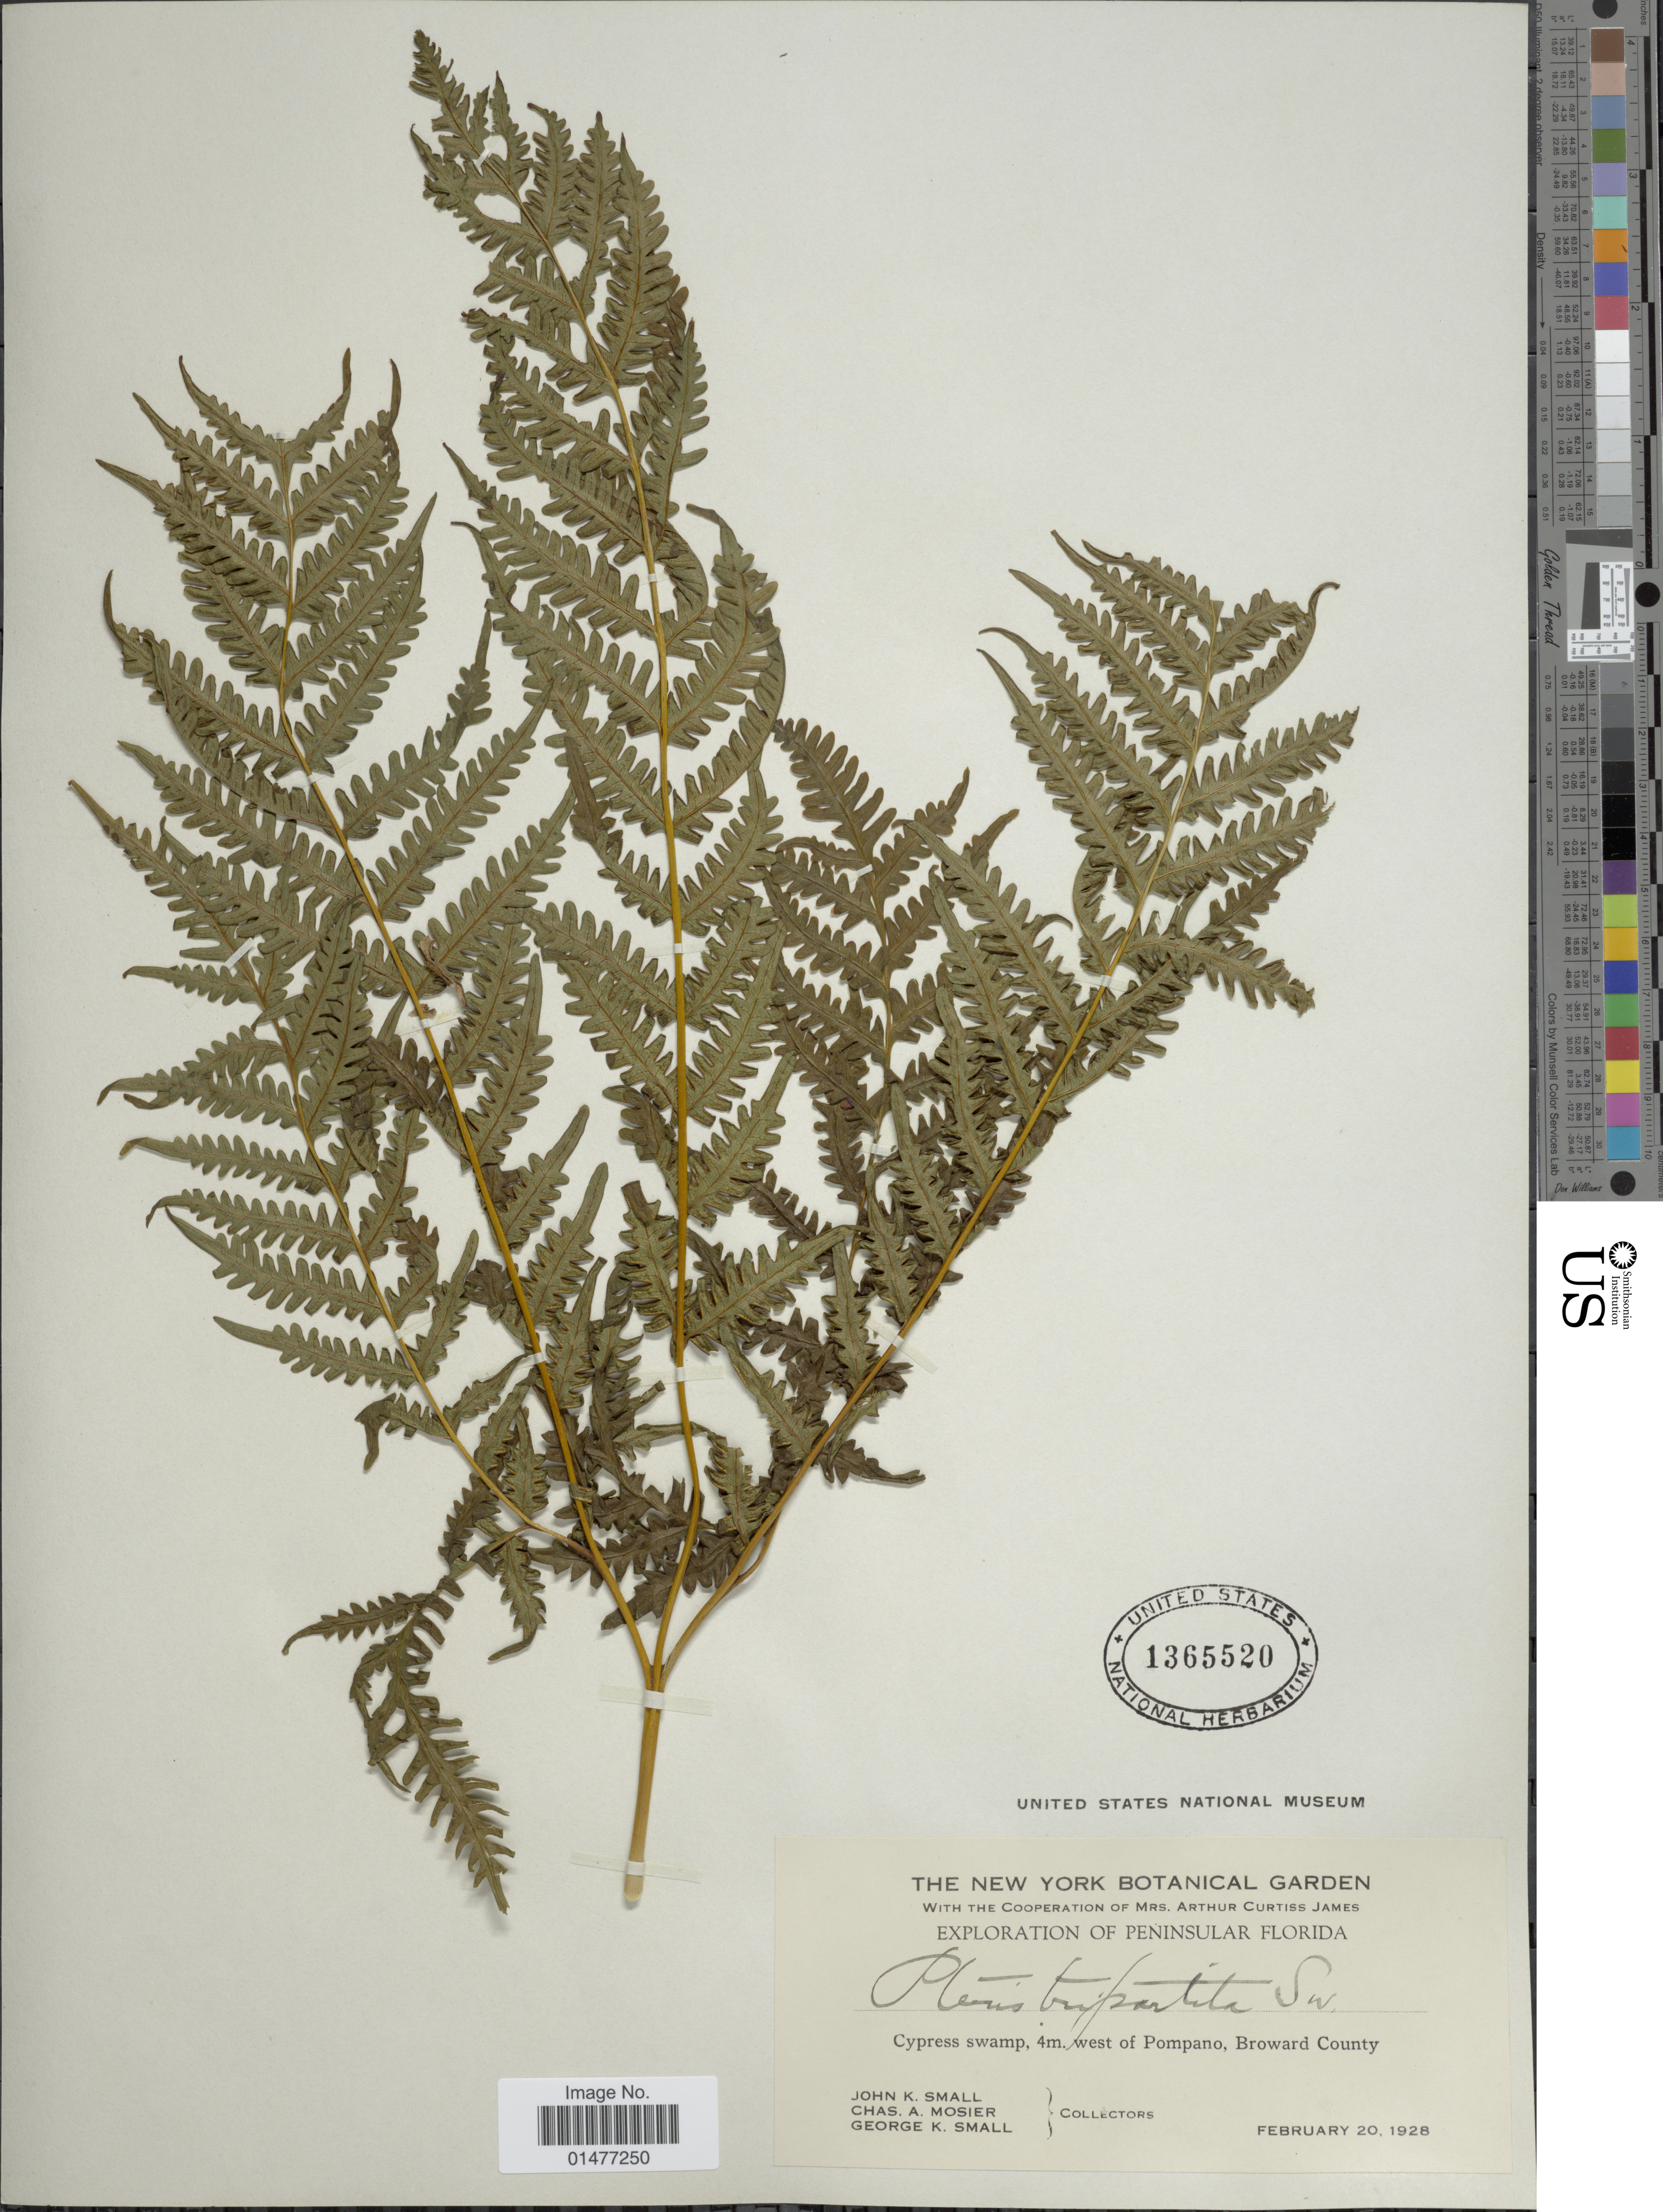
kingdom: Plantae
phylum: Tracheophyta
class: Polypodiopsida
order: Polypodiales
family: Pteridaceae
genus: Pteris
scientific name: Pteris tripartita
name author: Sw.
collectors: J. K. Small, C. A. Mosier & G. K. Small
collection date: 1928-02-20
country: United States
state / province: Florida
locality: Exploration of Peninsular Florida, Cypress swamp, 4m west of Pompano, Broward County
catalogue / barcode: US 1365520